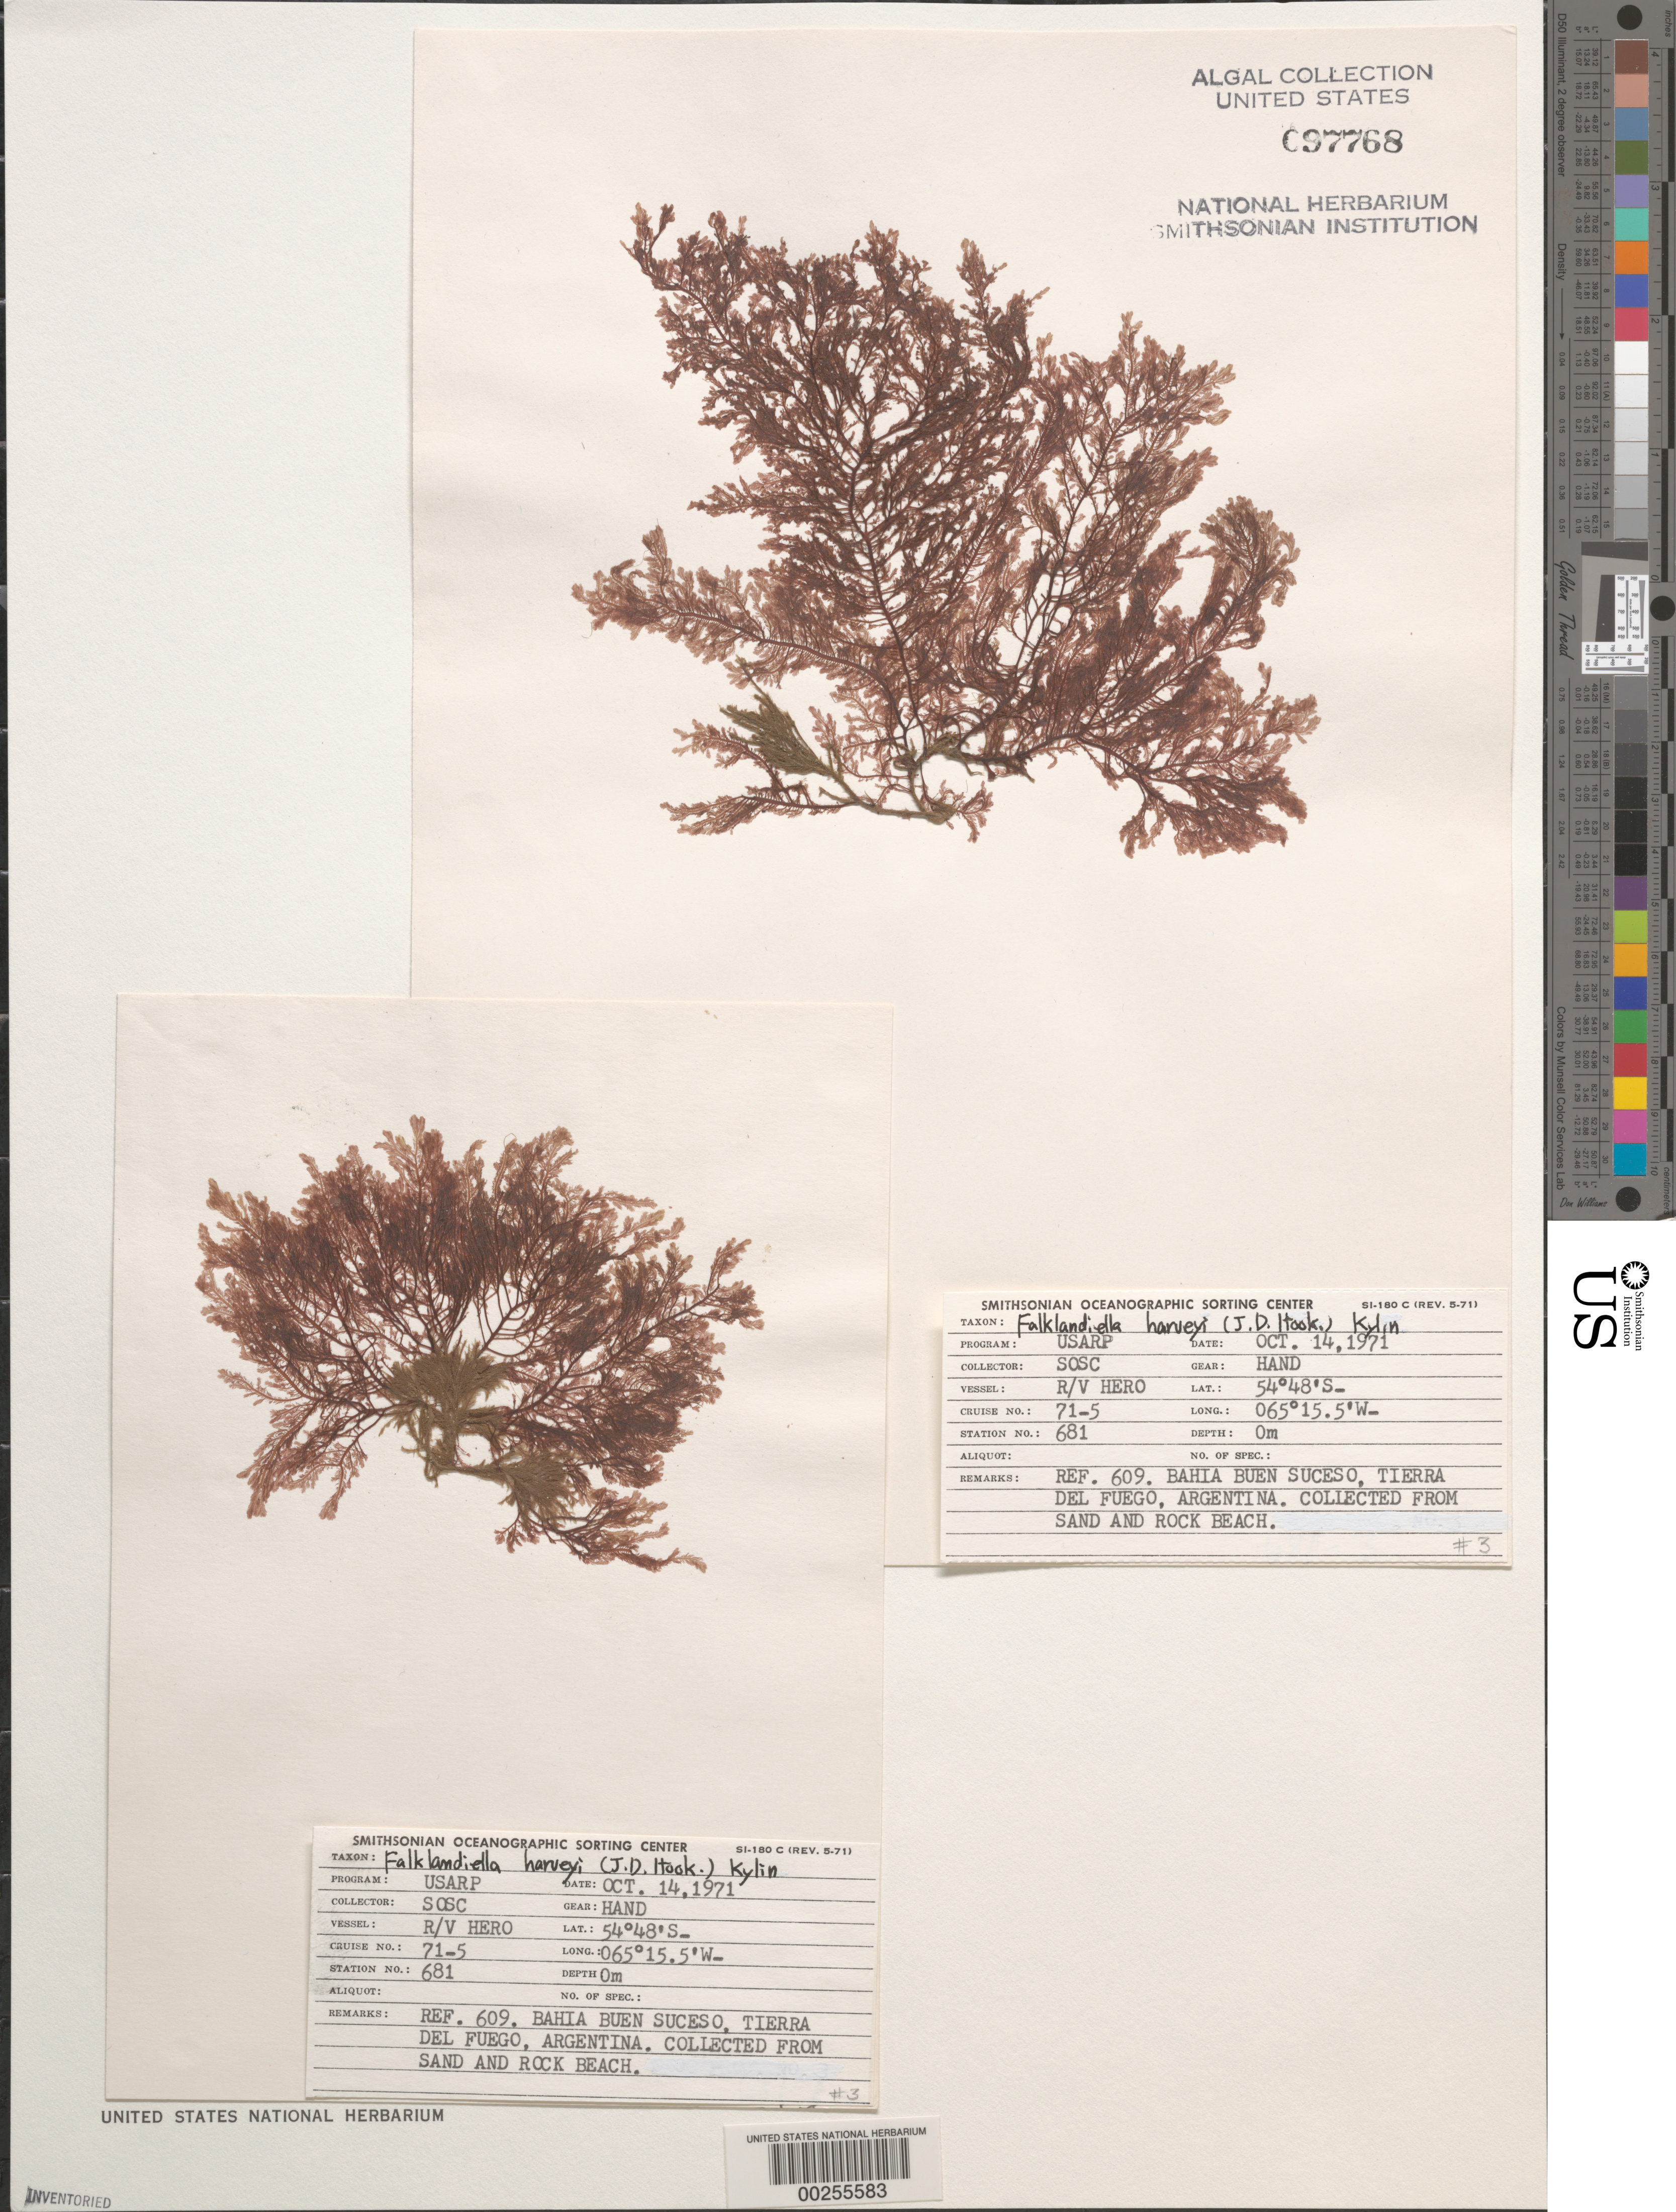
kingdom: Plantae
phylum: Rhodophyta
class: Florideophyceae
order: Ceramiales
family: Callithamniaceae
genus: Falklandiella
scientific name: Falklandiella harveyi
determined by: Moe, R. L.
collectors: SOSC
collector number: Station 681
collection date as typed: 14 Oct 1971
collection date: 1971-10-14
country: Argentina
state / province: Tierra del Fuego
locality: Bahia Buen Suceso, Tierra del Fuego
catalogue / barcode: US 97768